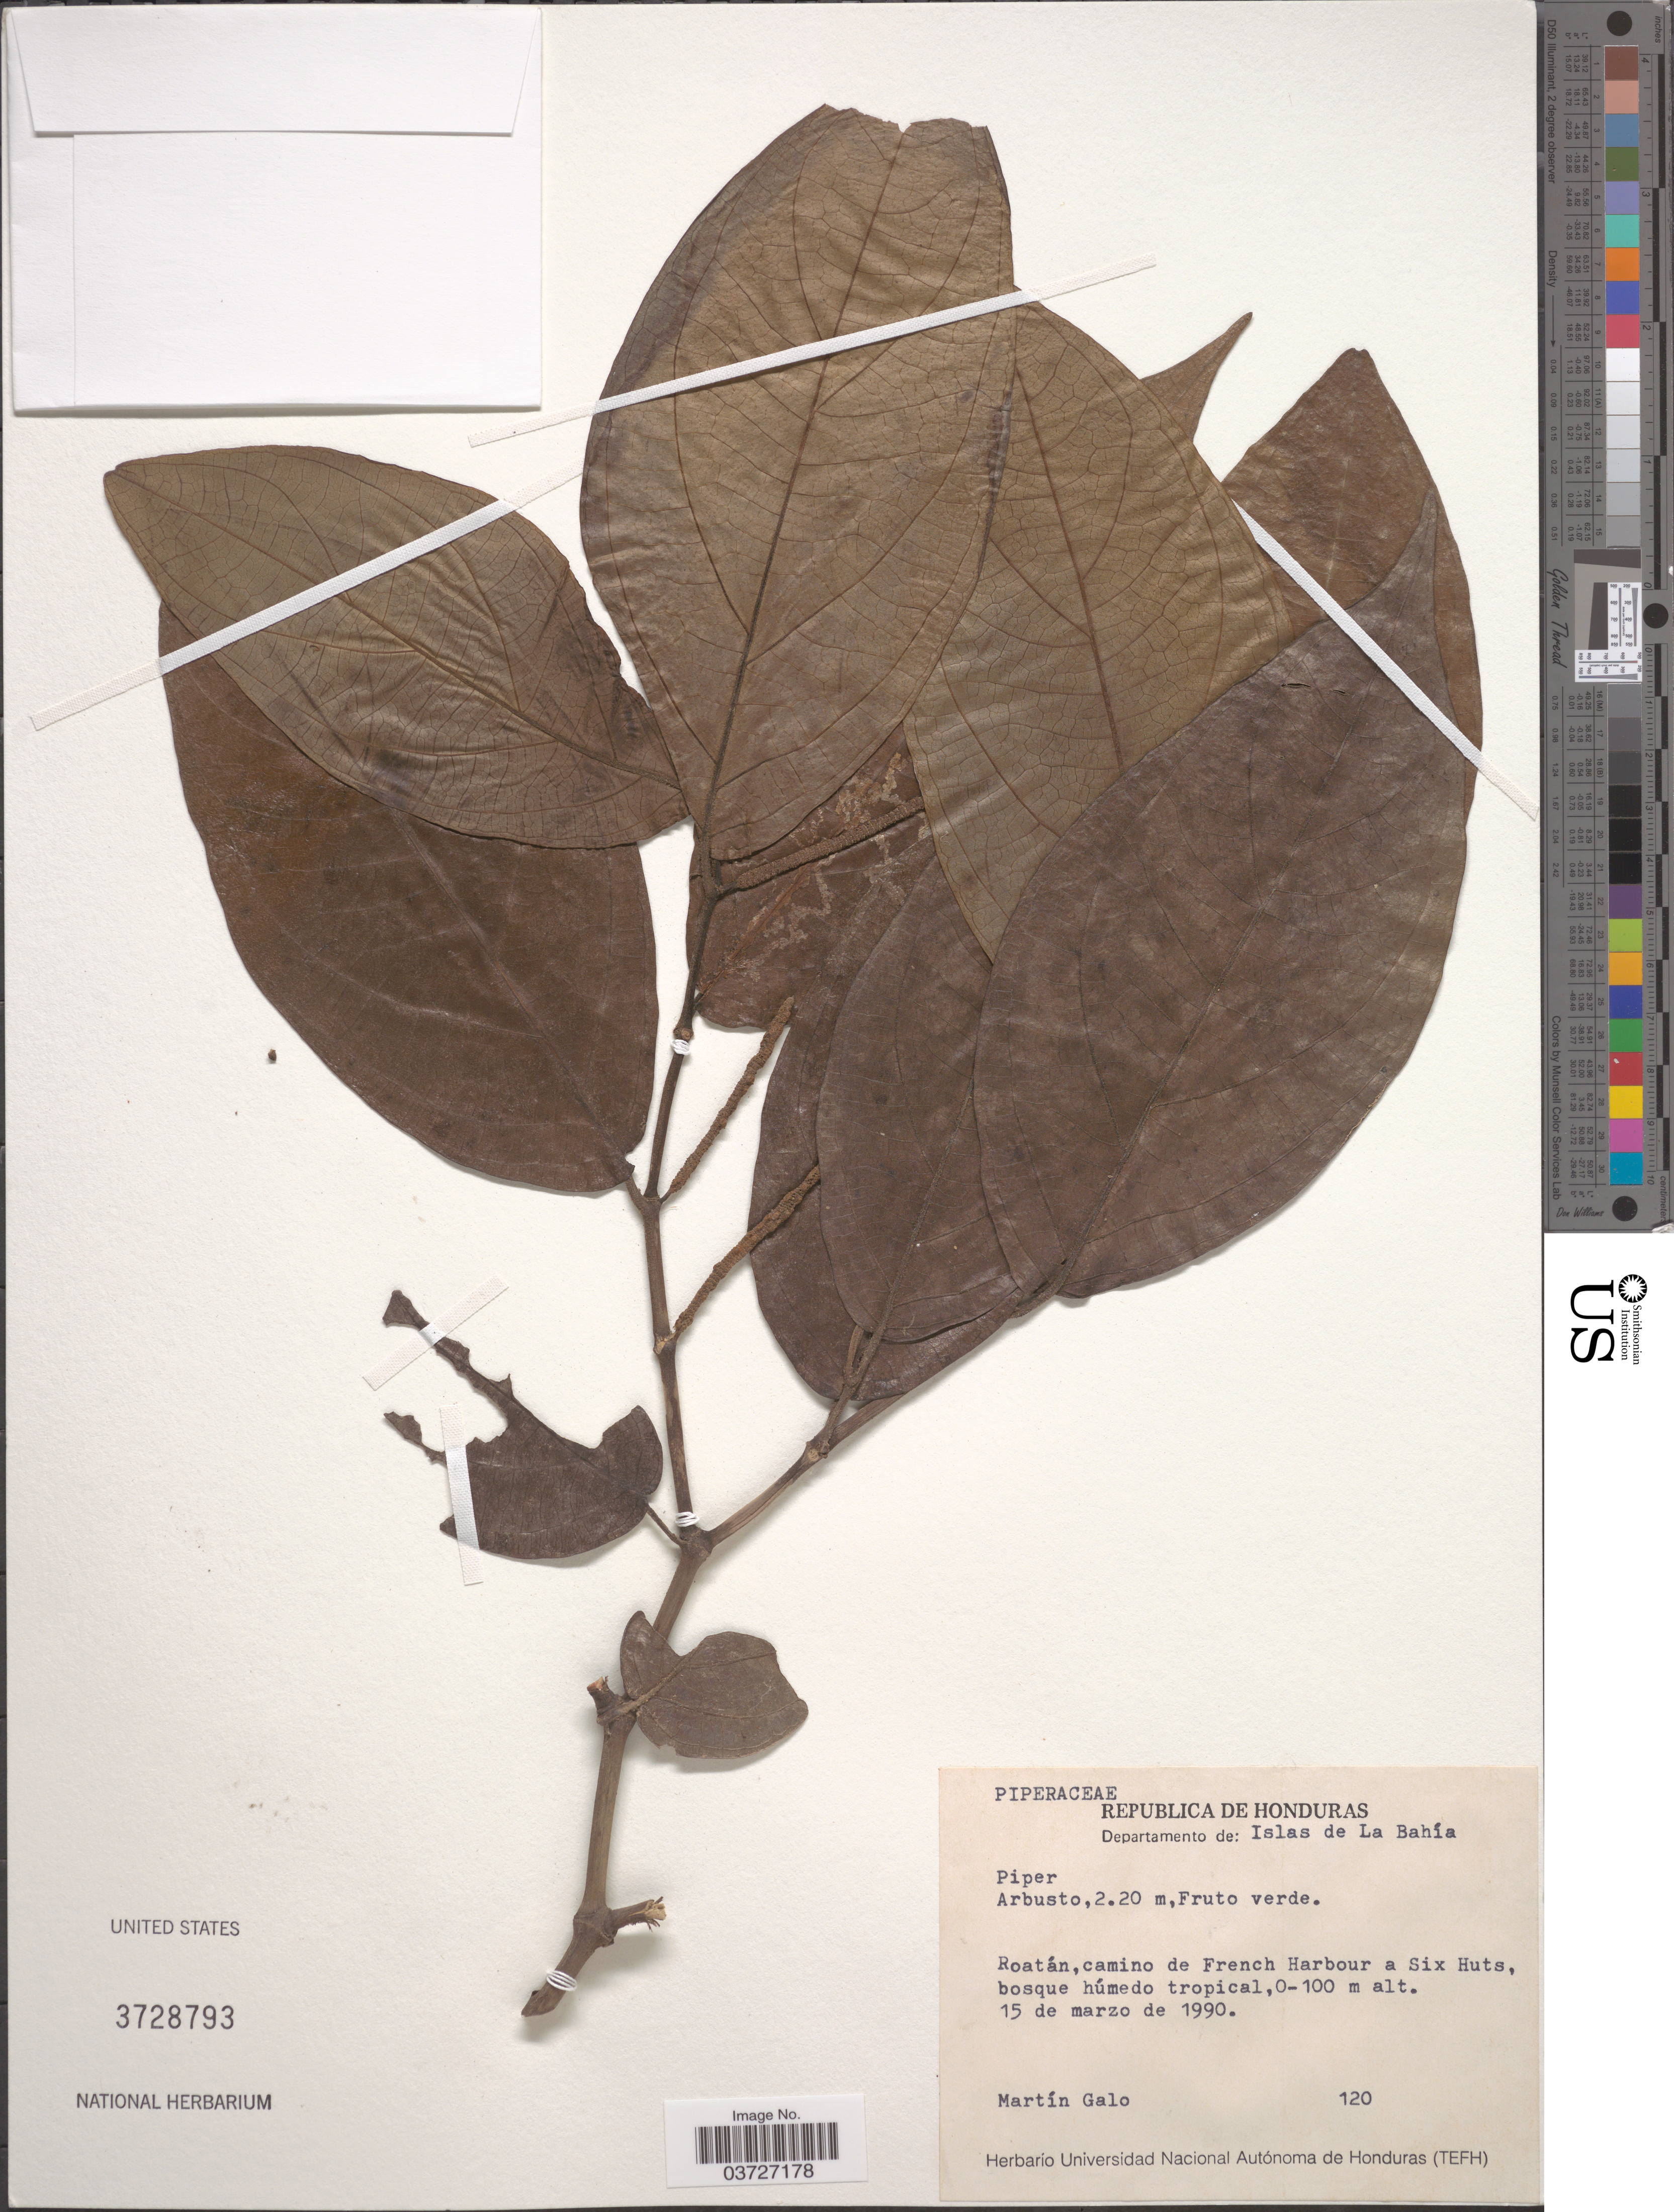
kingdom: Plantae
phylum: Tracheophyta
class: Magnoliopsida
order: Piperales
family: Piperaceae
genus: Piper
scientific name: Piper sp.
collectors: M. Galo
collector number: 120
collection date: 1990-03-15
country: Honduras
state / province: Islas de la Bahía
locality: Departamento de: Islas de La Bahía. Roatán, camino de French Harbour a Six Huts, bosque húmedo tropical.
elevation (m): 0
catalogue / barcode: US 3728793